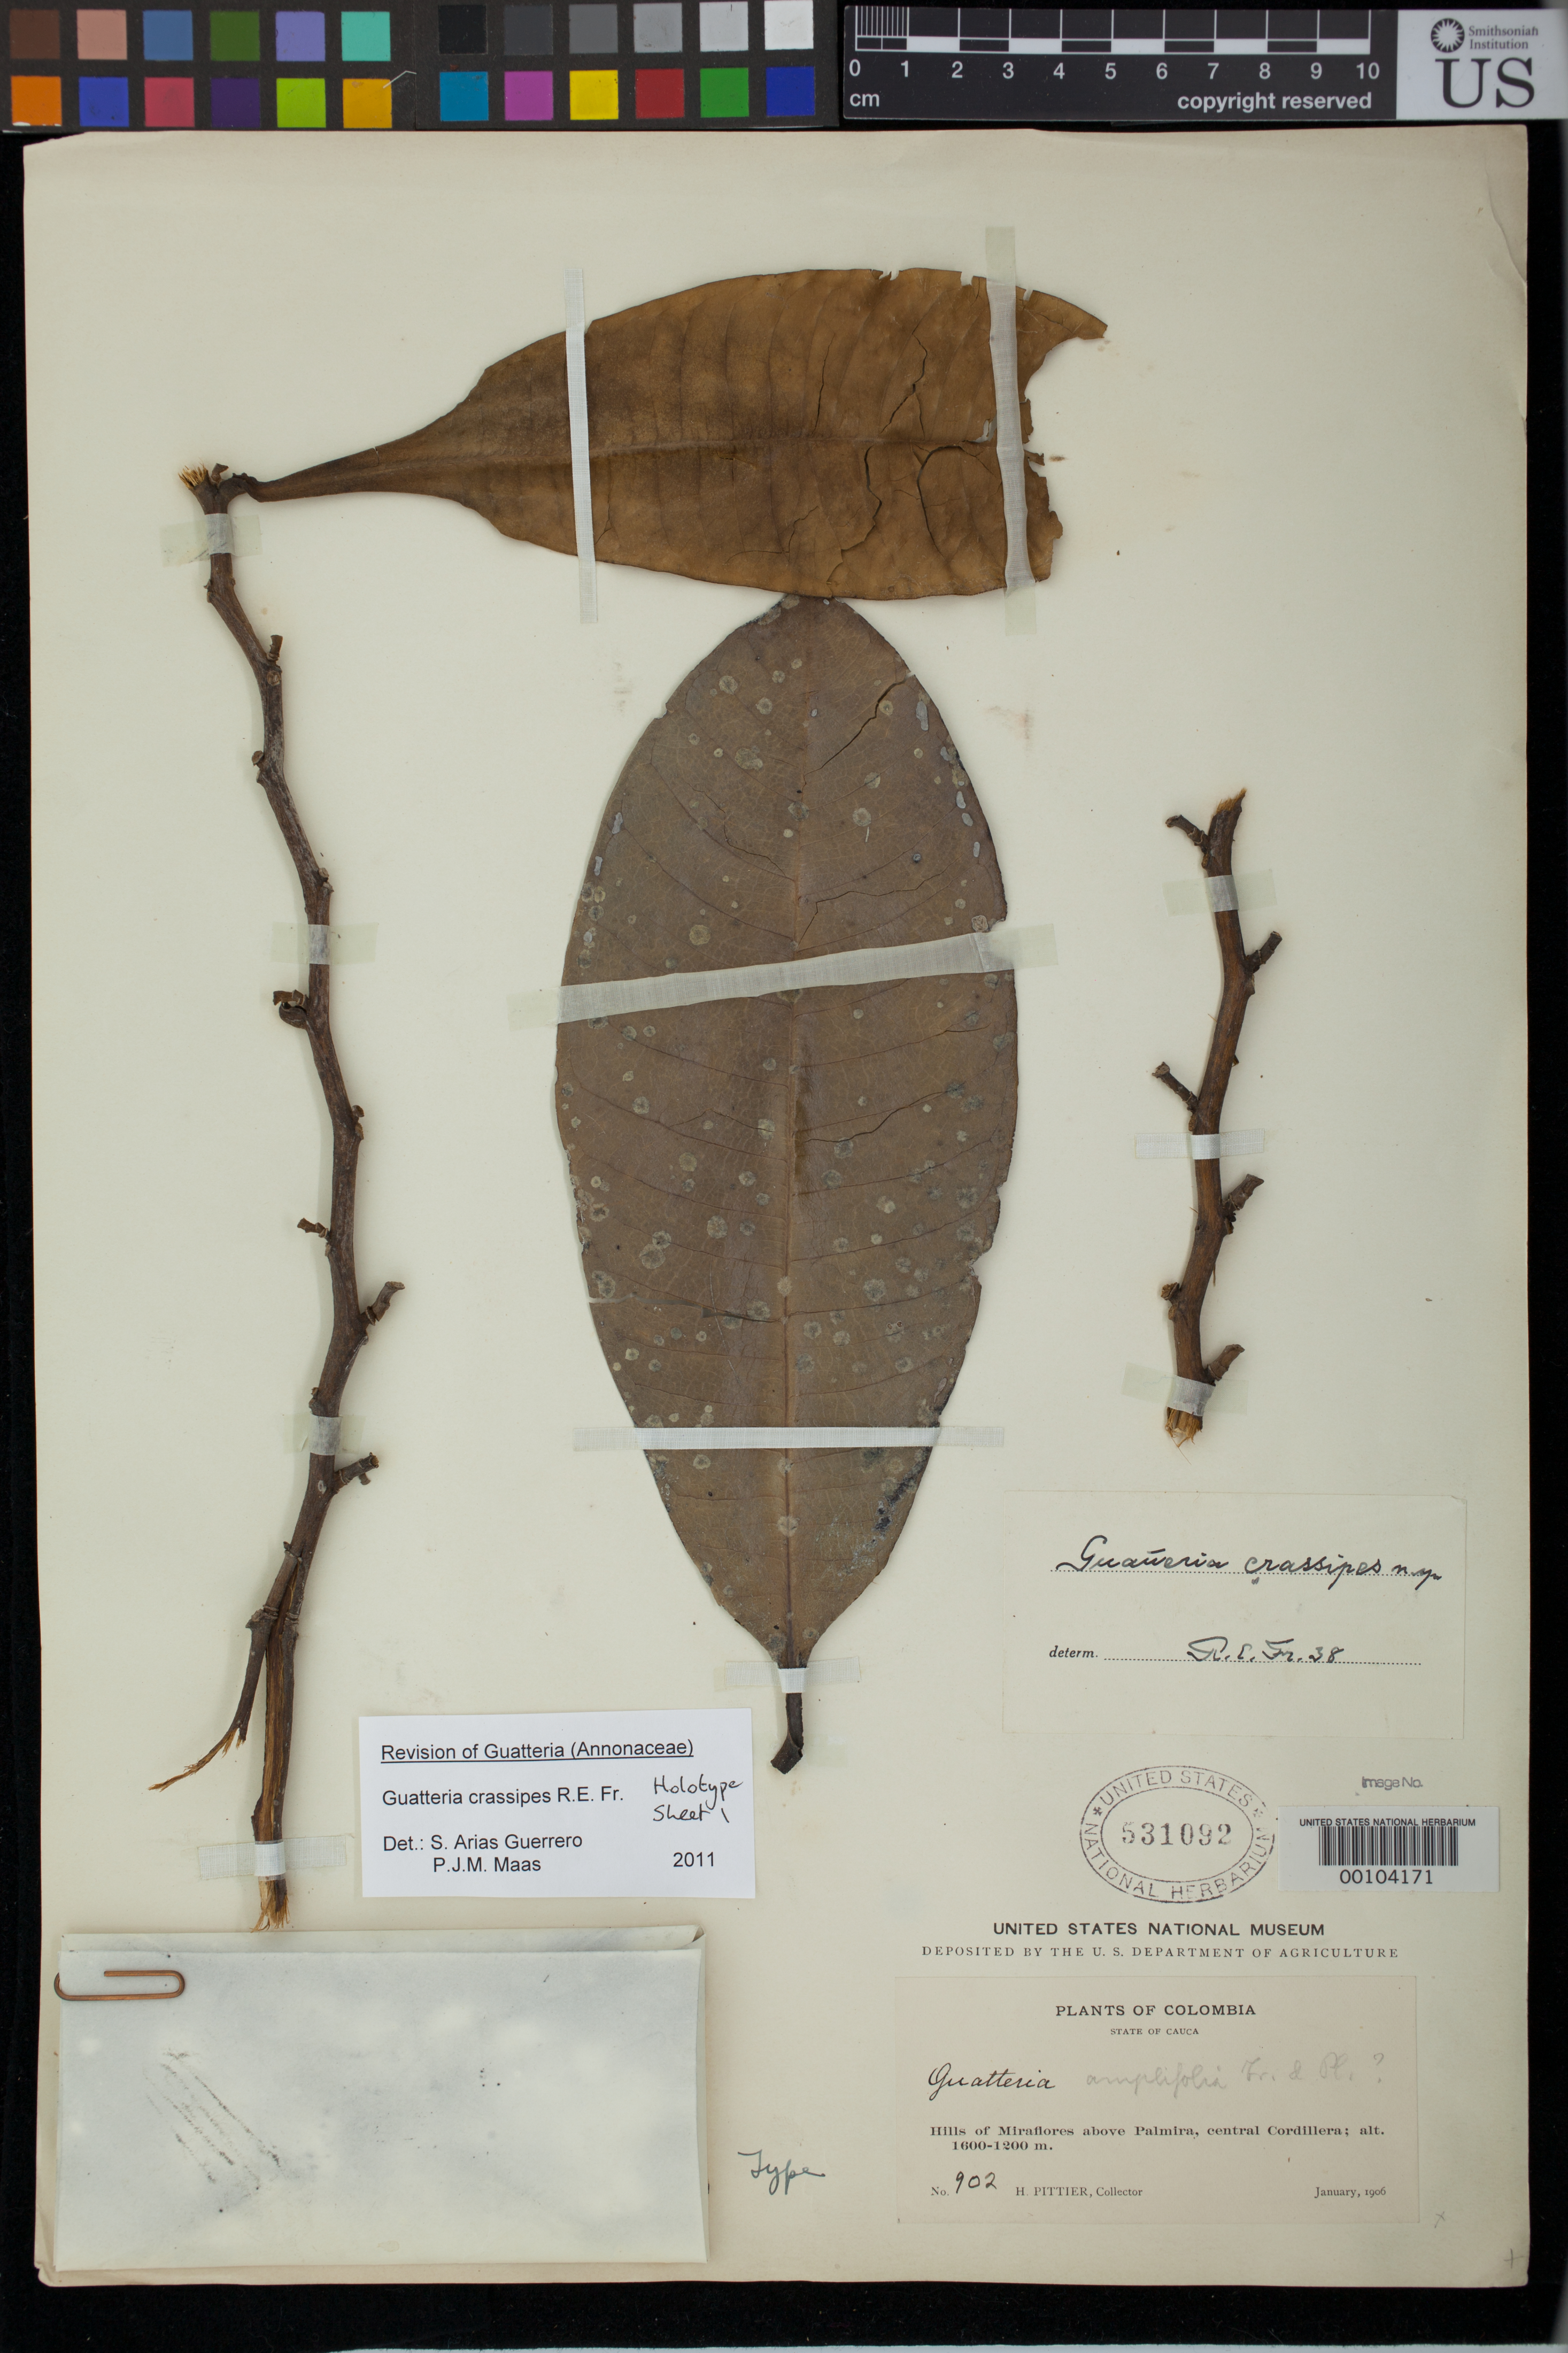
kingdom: Plantae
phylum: Tracheophyta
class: Magnoliopsida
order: Magnoliales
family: Annonaceae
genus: Guatteria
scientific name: Guatteria crassipes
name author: R.E. Fr.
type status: Holotype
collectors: H. F. Pittier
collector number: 902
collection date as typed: Jan 1906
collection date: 1906-01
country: Colombia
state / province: Cauca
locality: Hills of Miraflores above Palmira, Central Cordillera.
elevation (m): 1200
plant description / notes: Unclear whether a second sheet at US (00531093) annotated by R.E. Fries is isotype or second sheet of holotype.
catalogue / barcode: US 531092